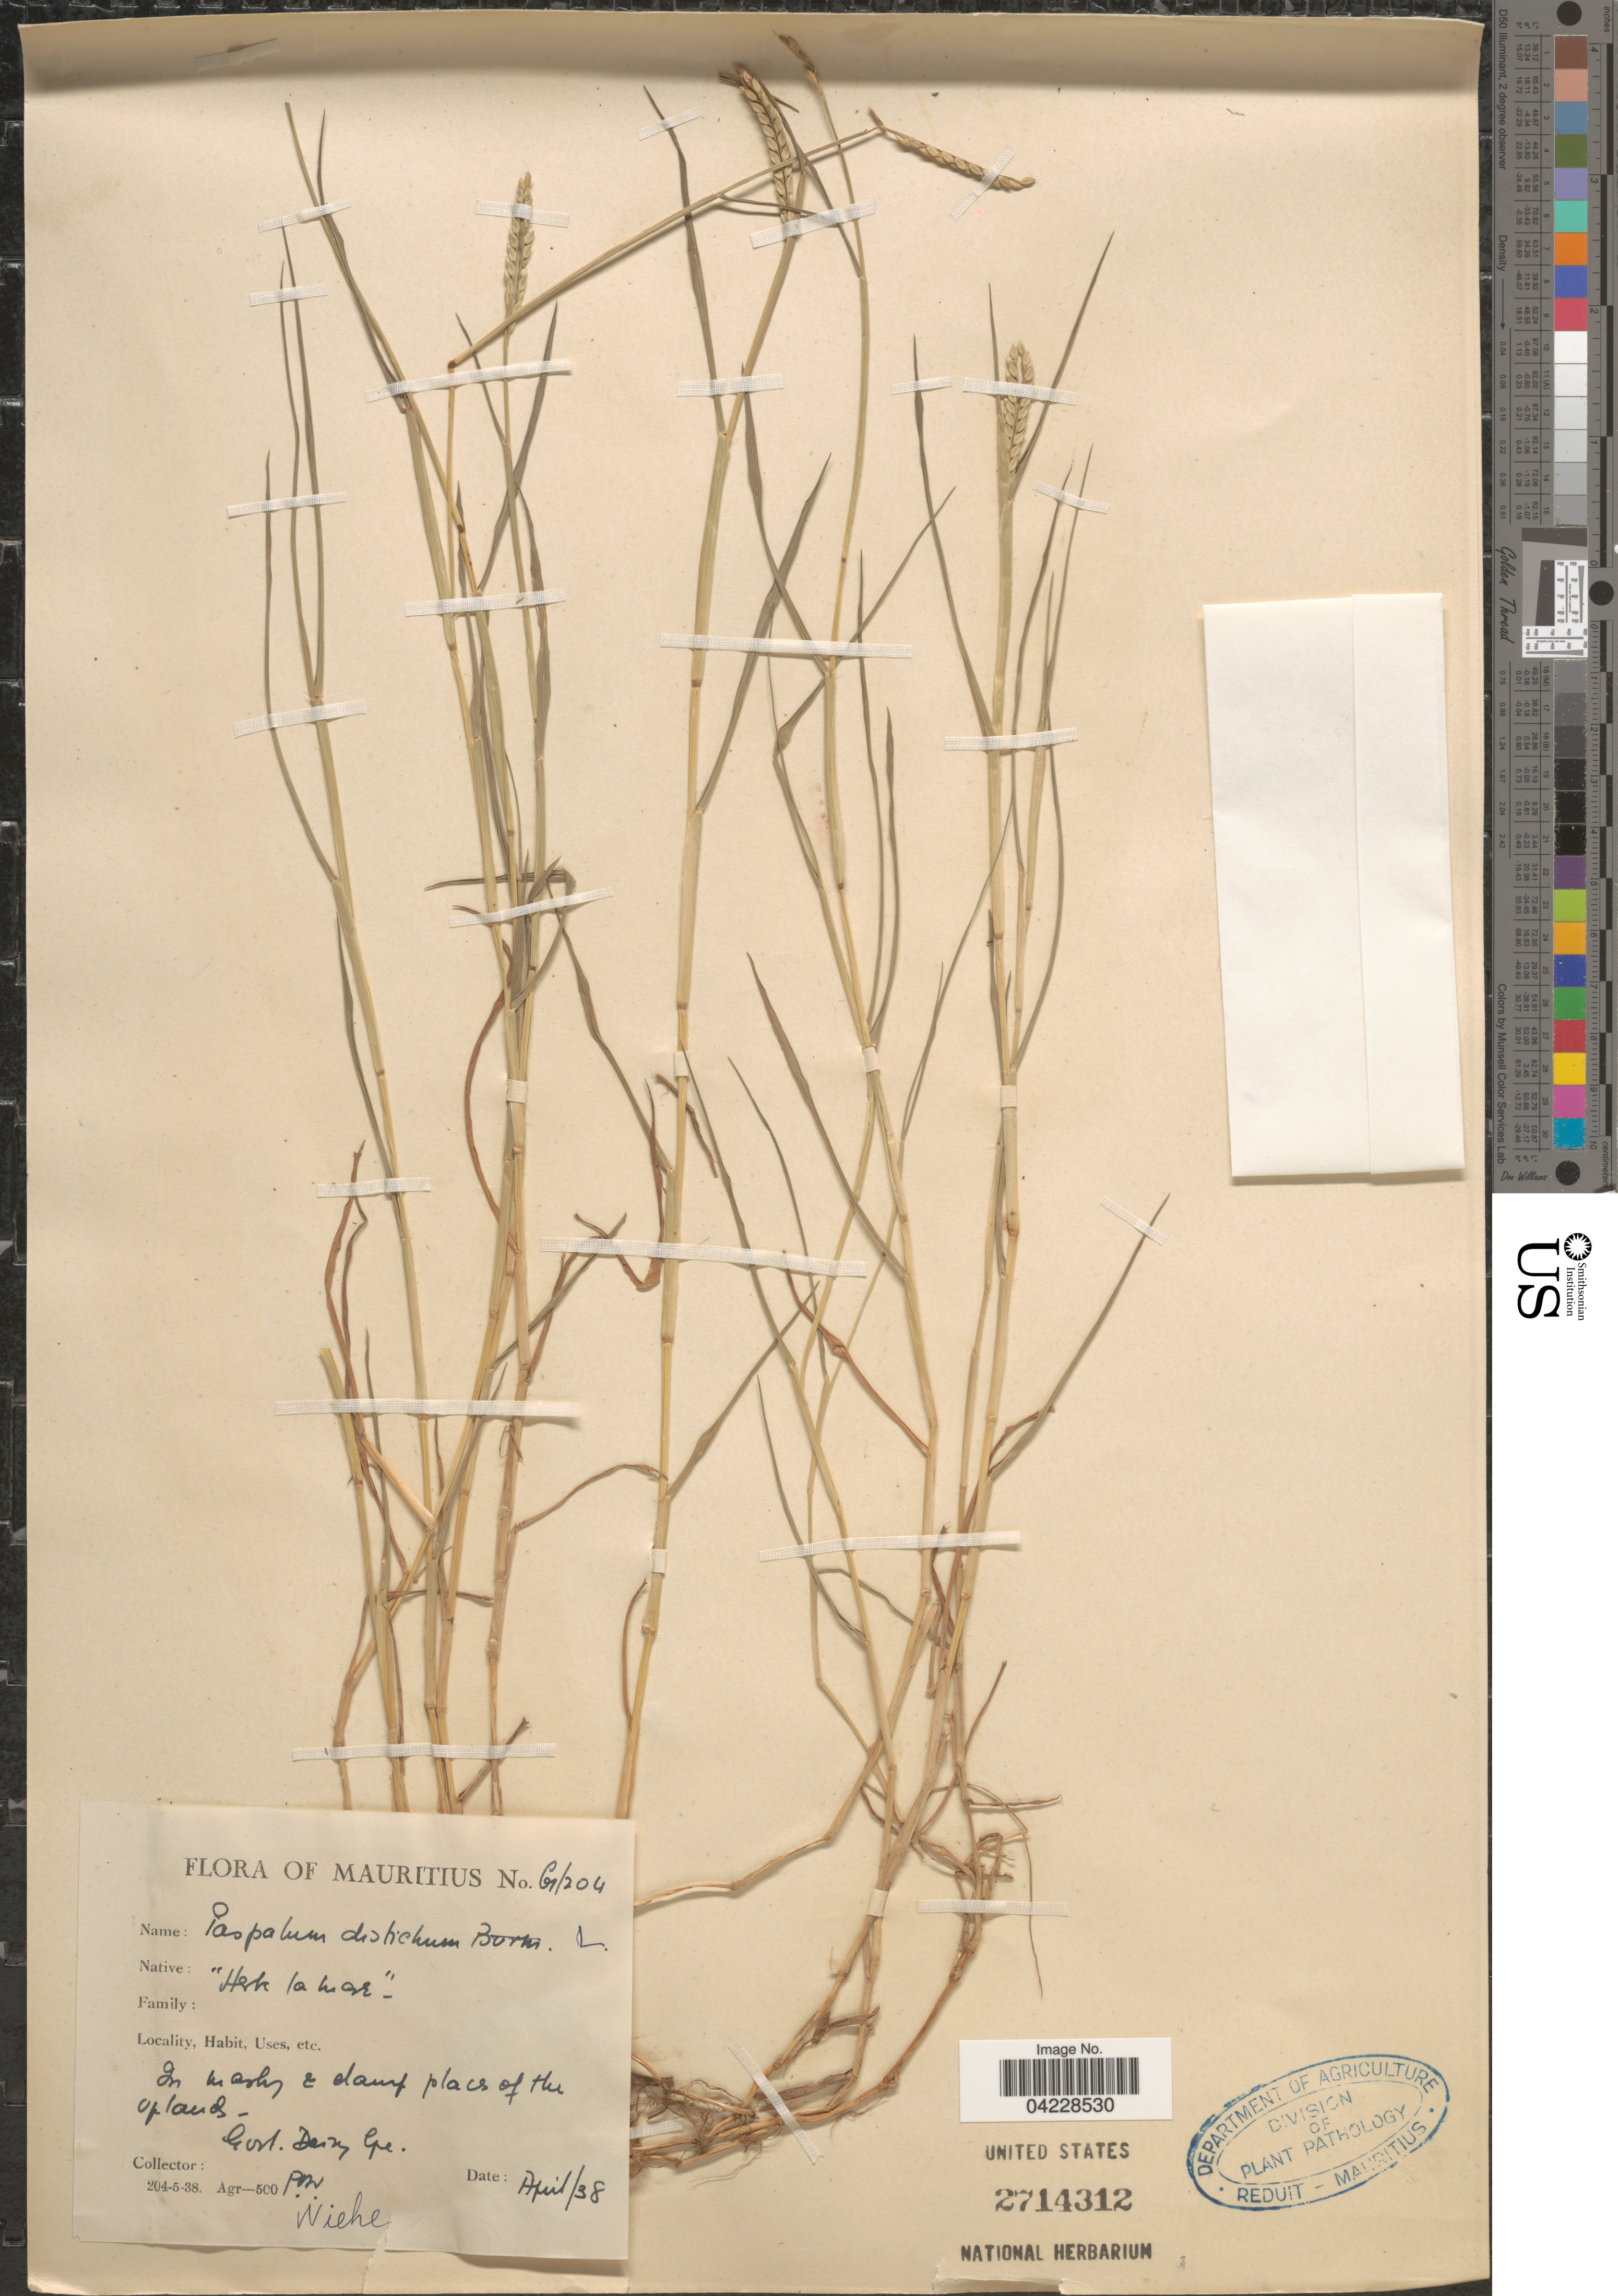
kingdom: Plantae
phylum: Tracheophyta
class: Liliopsida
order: Poales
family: Poaceae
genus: Paspalum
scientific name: Paspalum distichum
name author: L.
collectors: Wiehe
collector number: G204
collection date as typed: Transcribed d/m/y: /4/38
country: Mauritius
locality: In marshy and damp places of the uplands.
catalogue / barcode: US 2714312